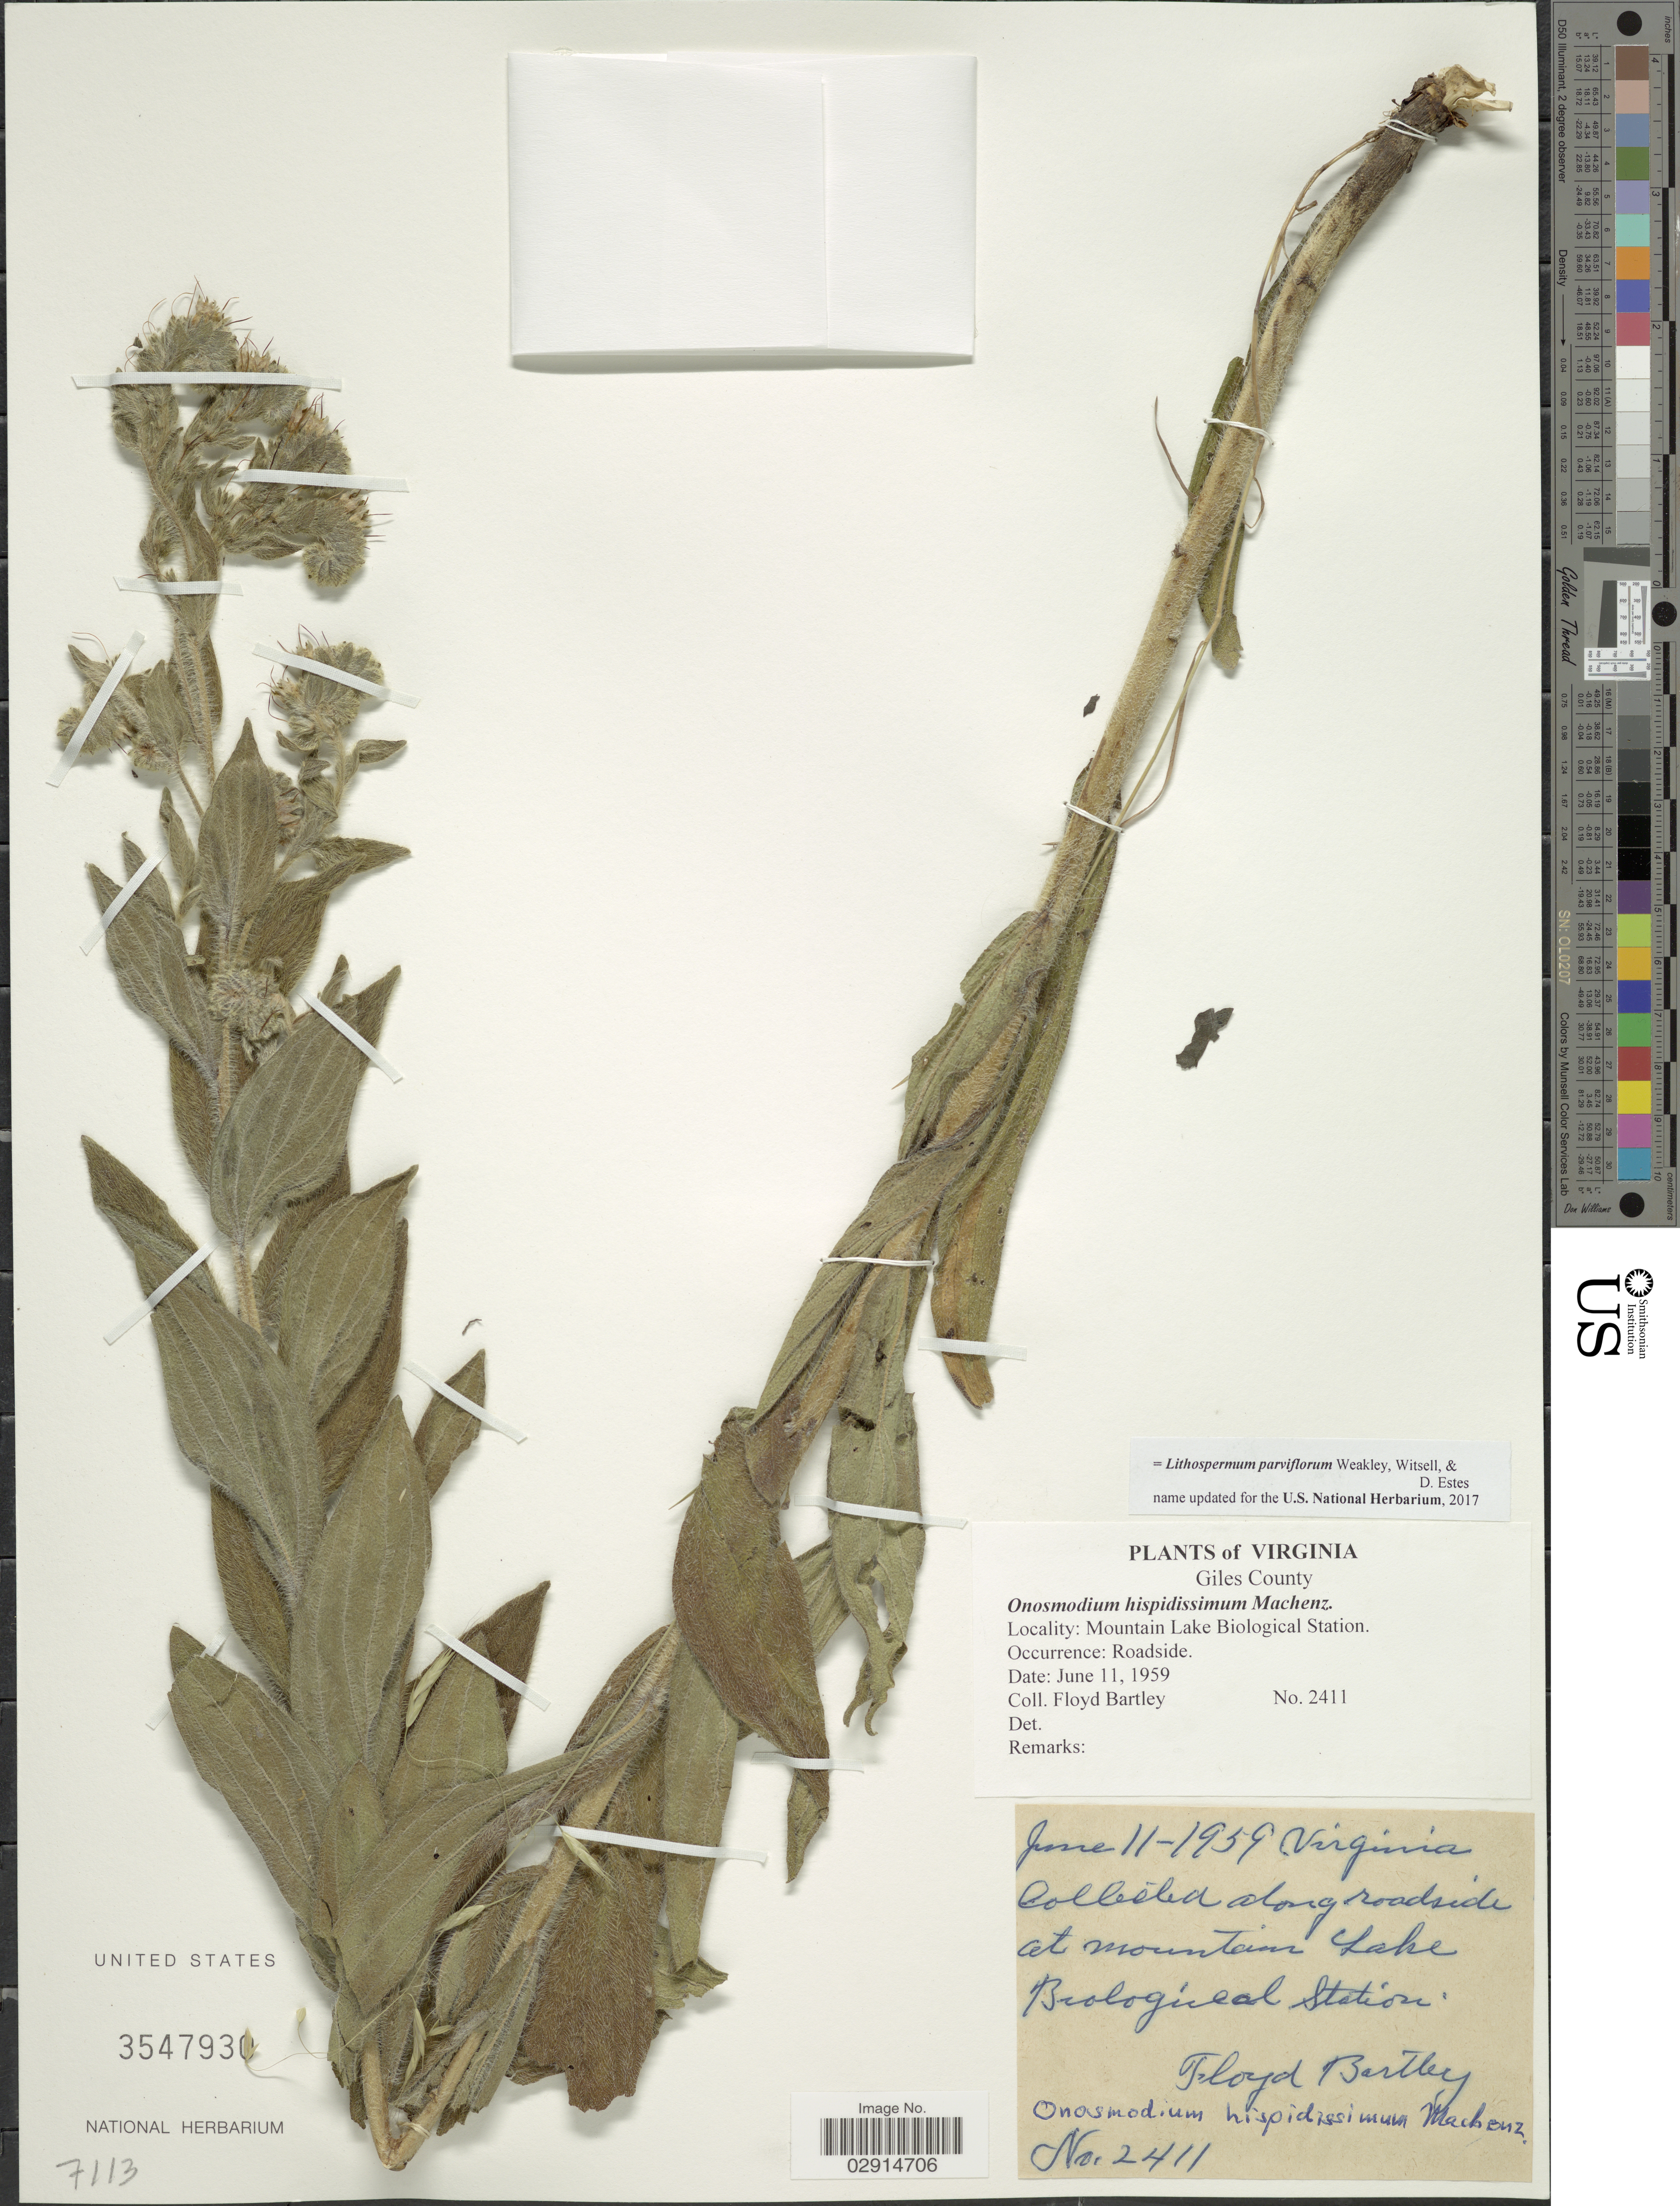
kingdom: Plantae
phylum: Tracheophyta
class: Magnoliopsida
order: Boraginales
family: Boraginaceae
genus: Lithospermum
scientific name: Lithospermum parviflorum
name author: Weakley et al.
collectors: F. Bartley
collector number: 2411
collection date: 1959-06-11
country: United States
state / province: Virginia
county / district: Giles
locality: Mountain Lake Biological Station, collected along roadside at mountain Lake Biological Station.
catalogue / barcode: US 35447930